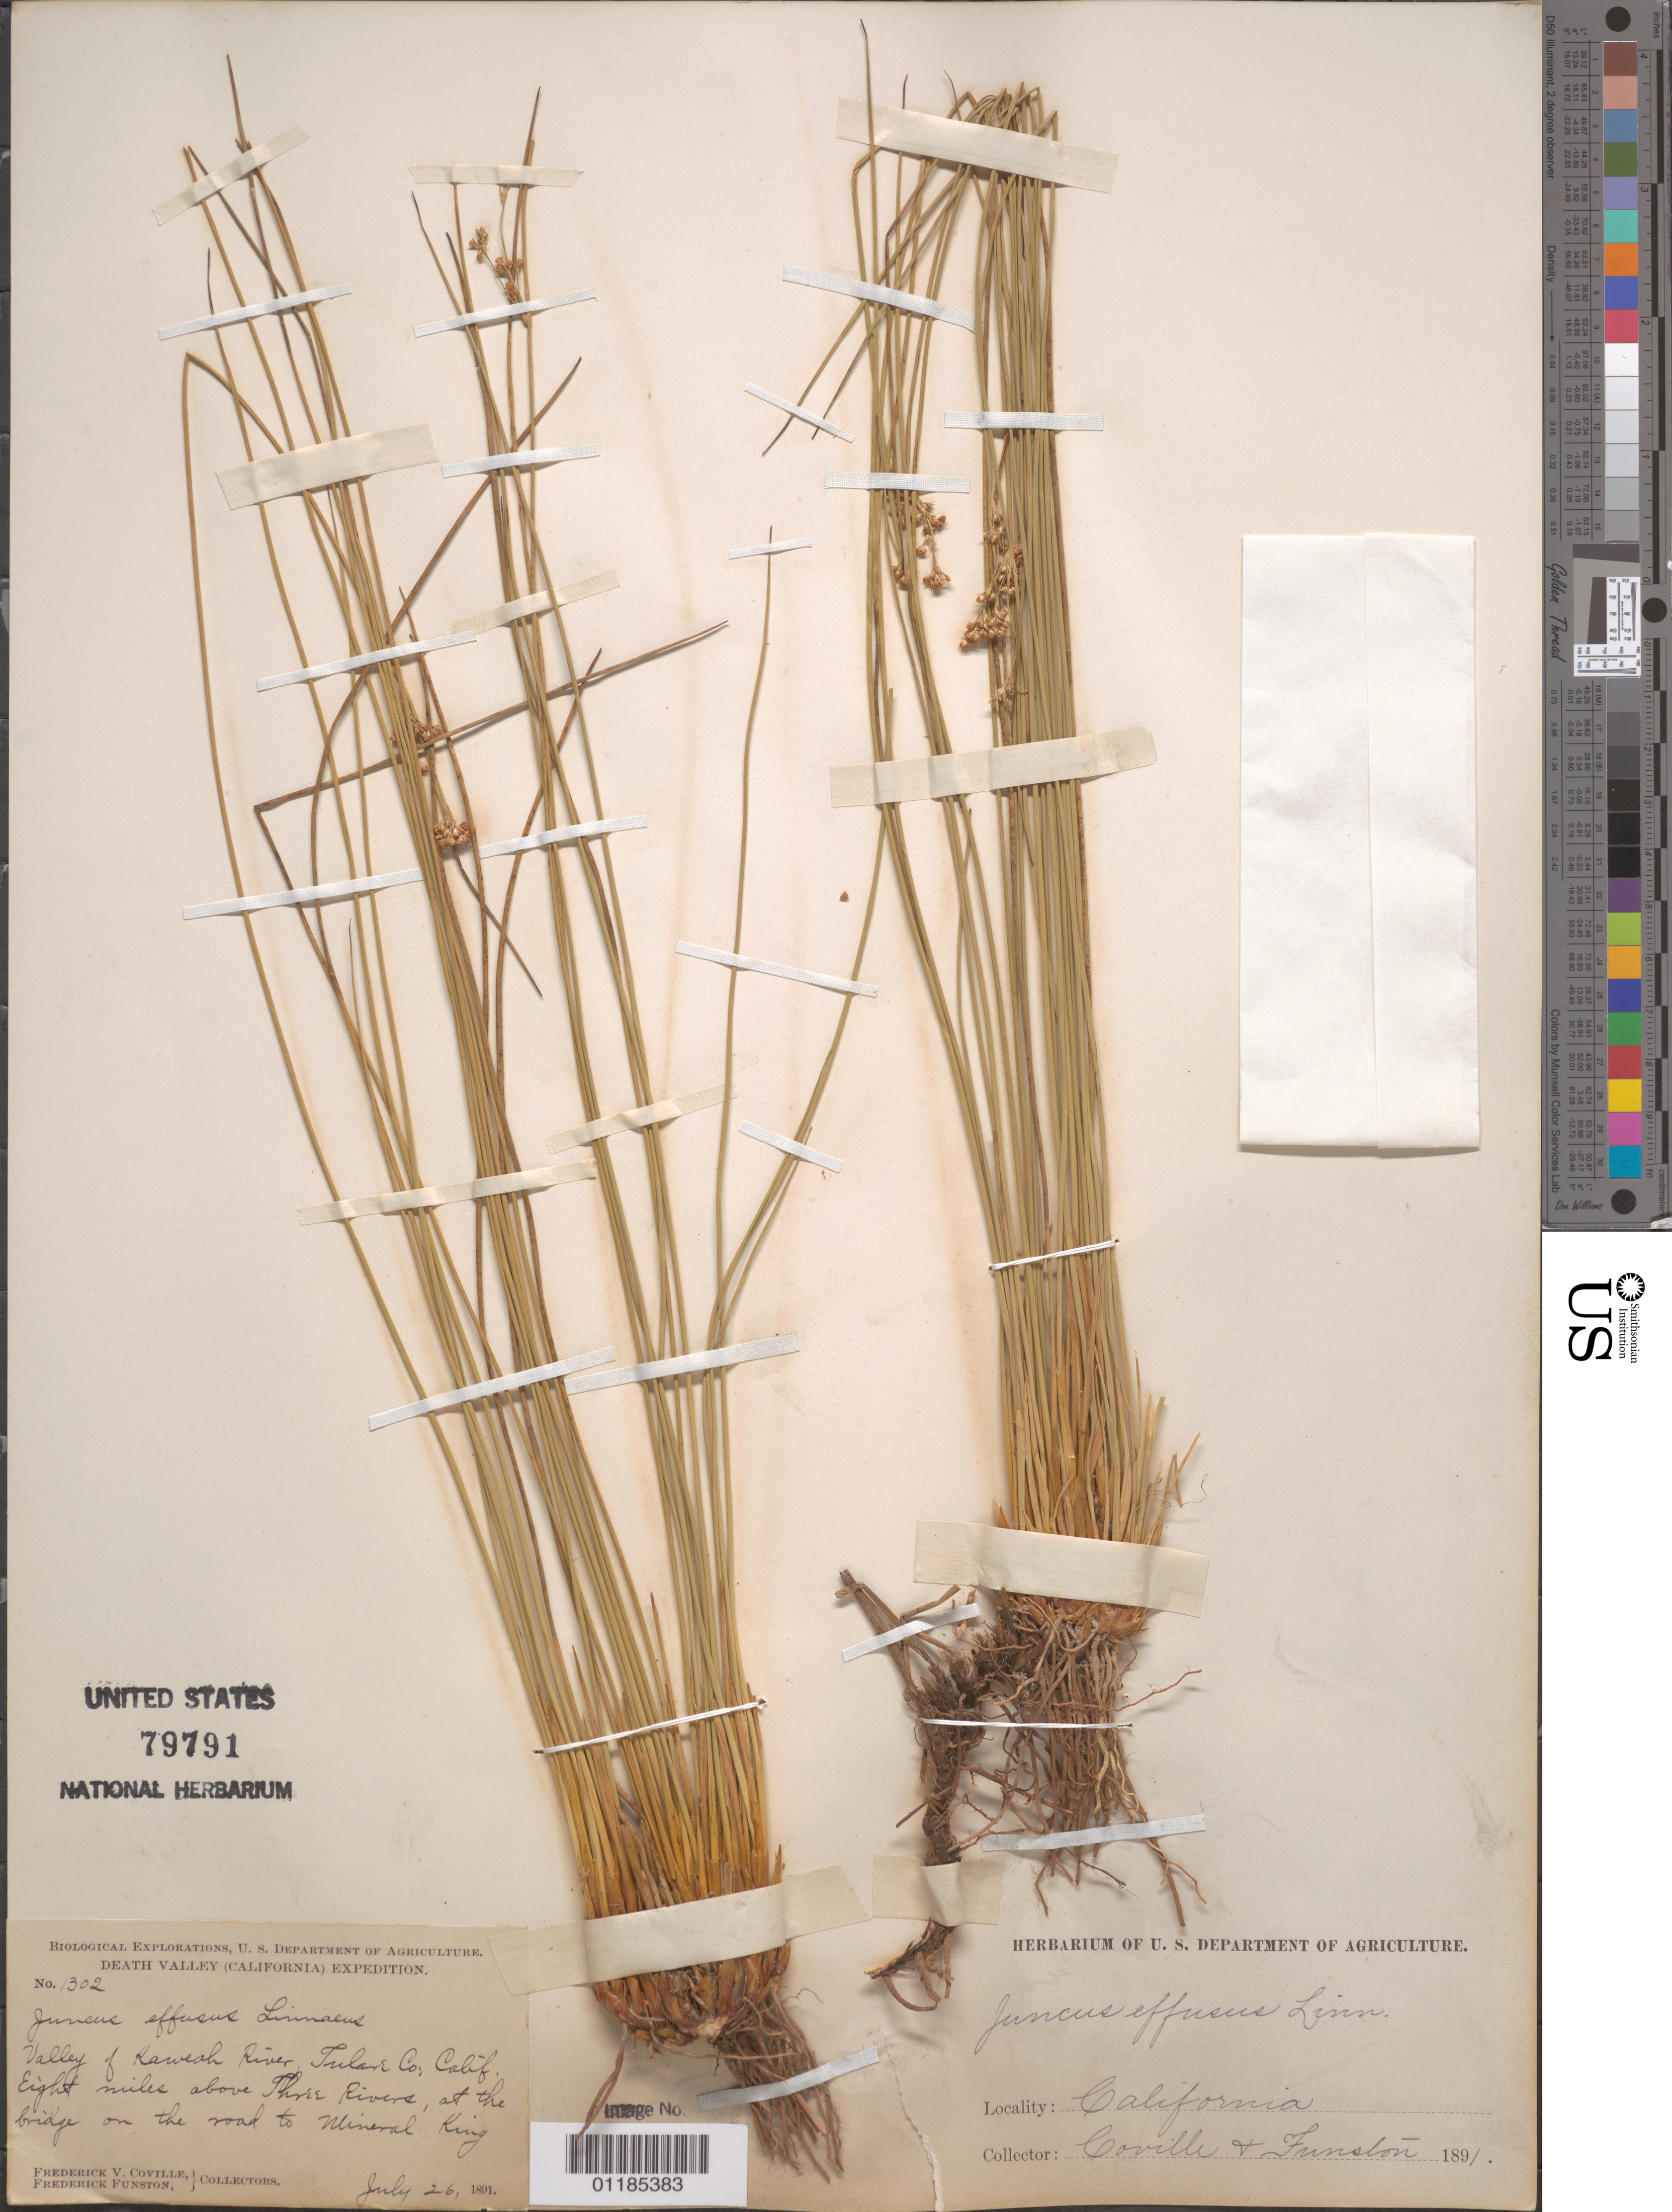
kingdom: Plantae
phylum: Tracheophyta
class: Liliopsida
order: Poales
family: Juncaceae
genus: Juncus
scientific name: Juncus effusus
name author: L.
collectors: F. V. Coville & F. Funston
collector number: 1302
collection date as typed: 26 Jul 1891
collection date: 1891-07-26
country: United States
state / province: California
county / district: Tulare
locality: Valley of Kaweah River, 8 miles above Three Rivers, at the bridge on the road to Mineral King.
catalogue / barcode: US 79791